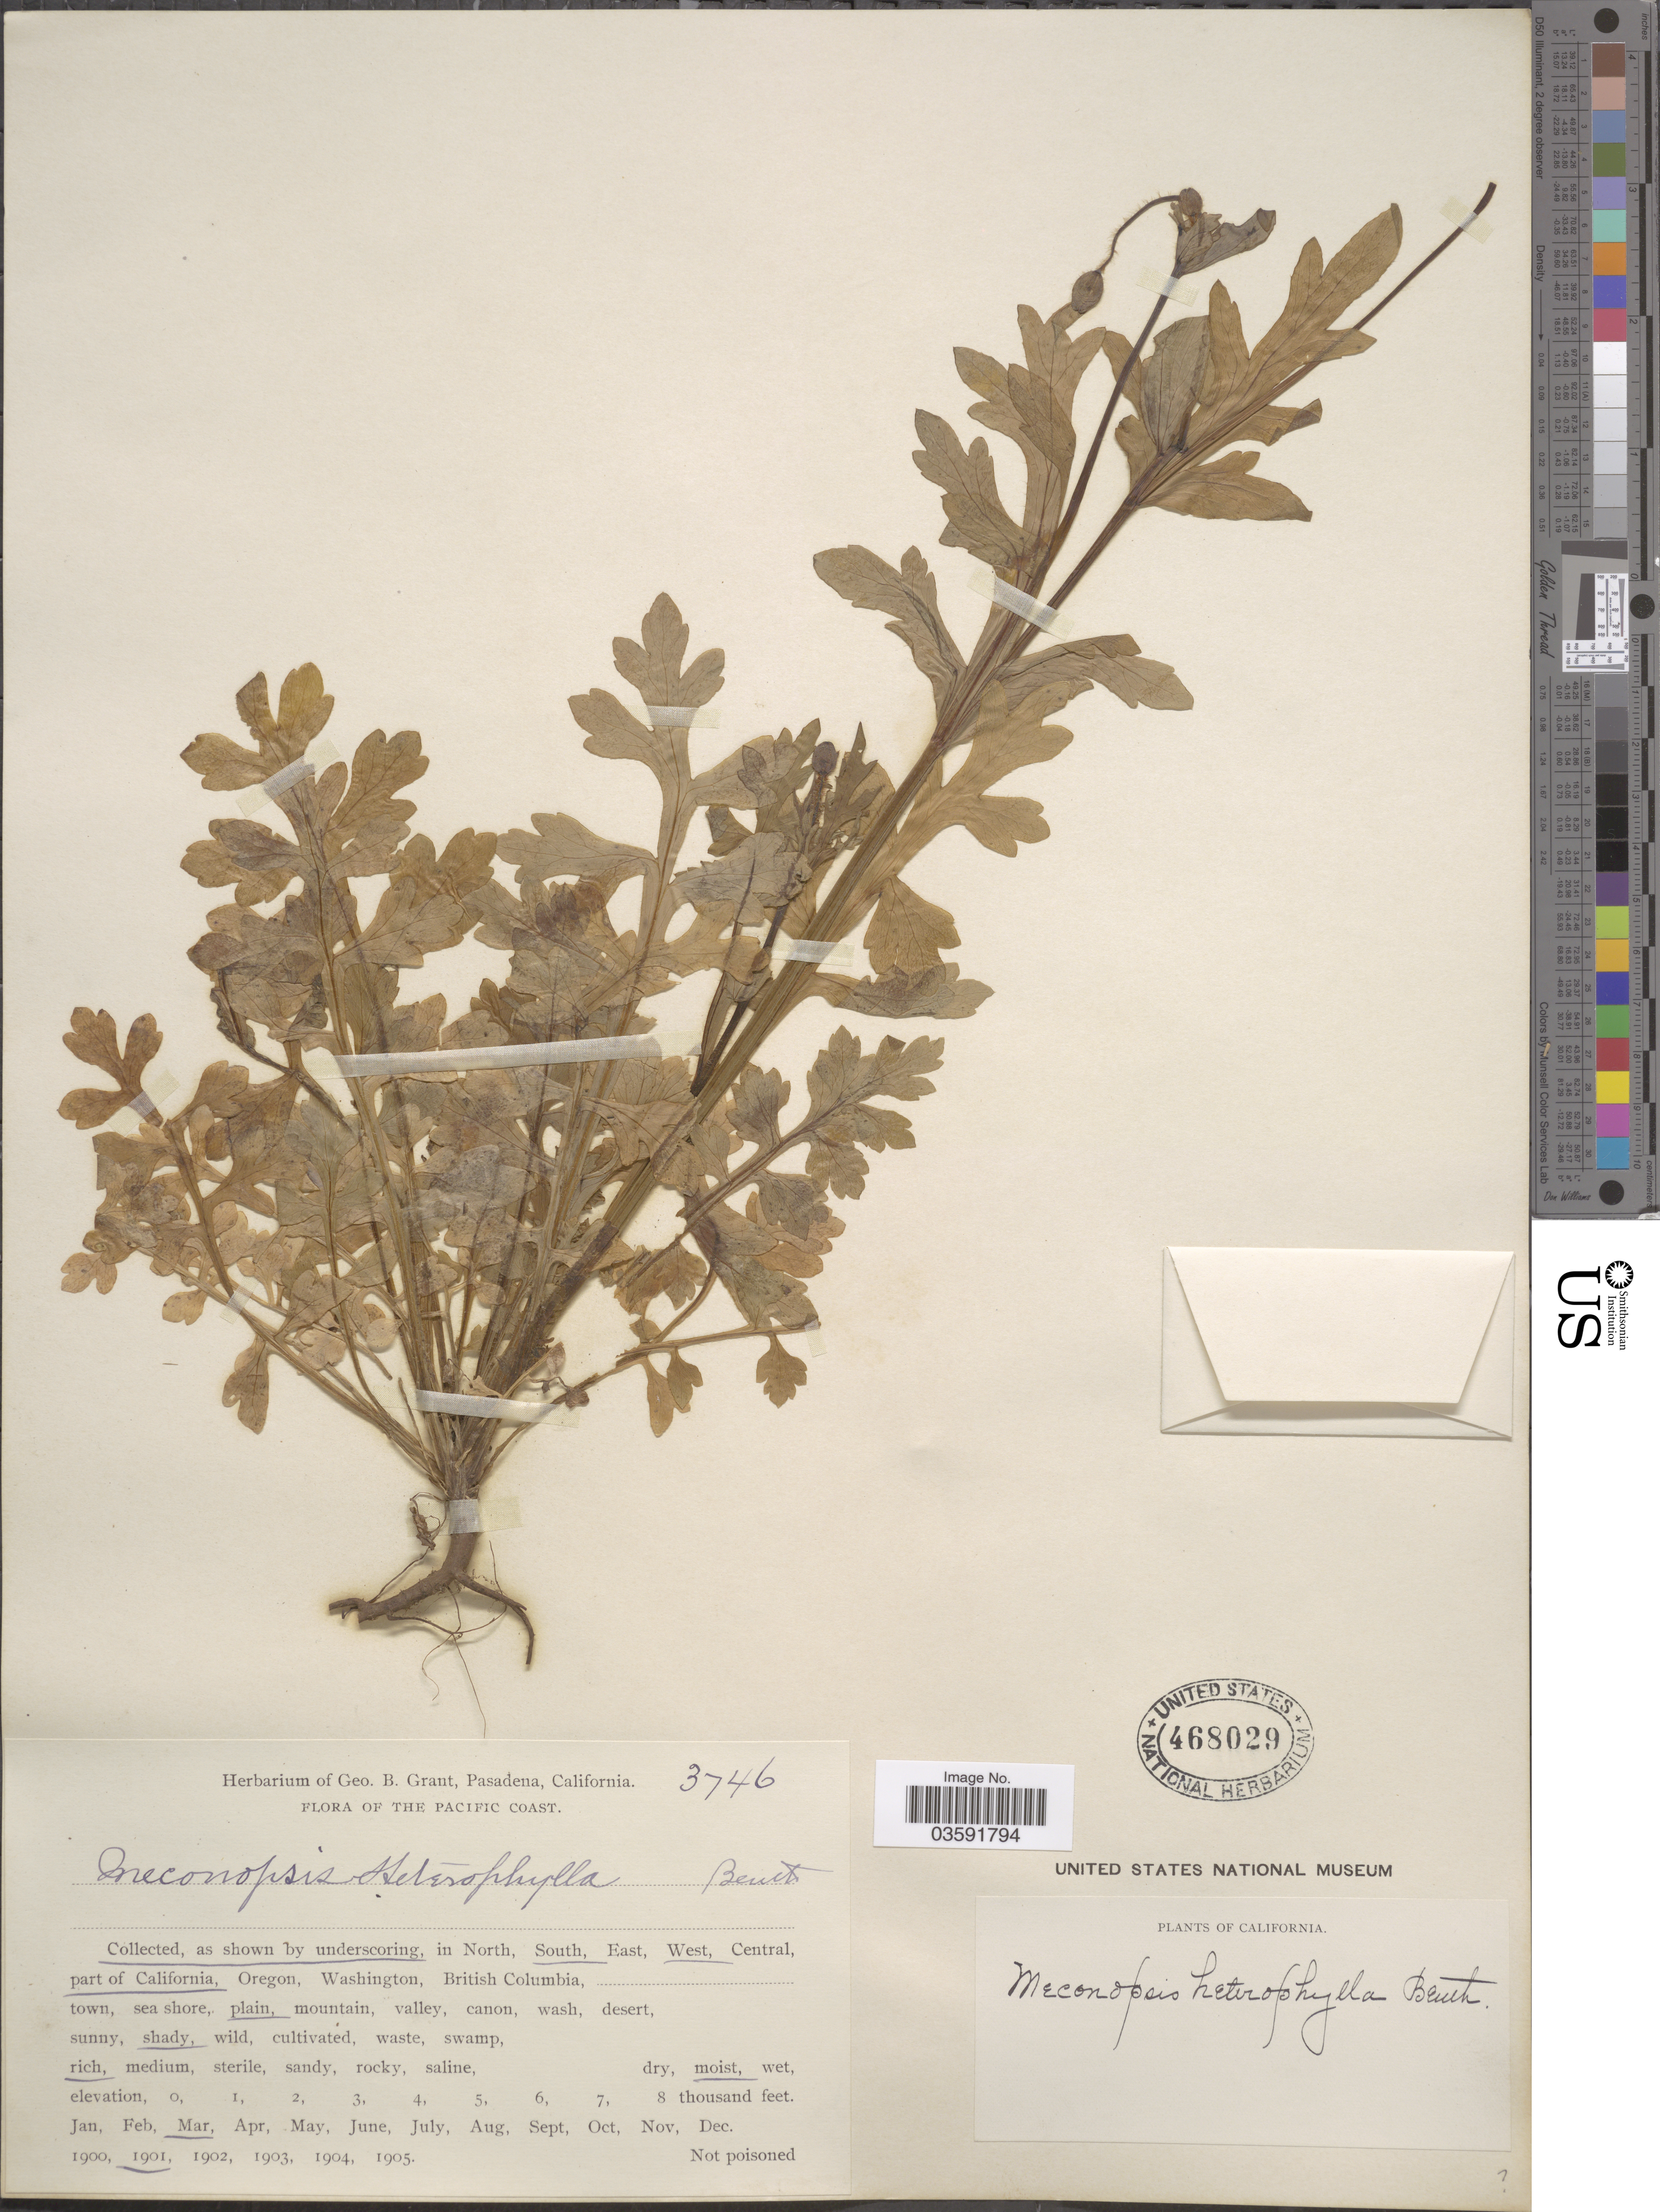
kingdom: Plantae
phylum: Tracheophyta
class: Magnoliopsida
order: Ranunculales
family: Papaveraceae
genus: Papaver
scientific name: Papaver heterophyllum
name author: (Benth.) Greene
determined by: Strong, M. T., (US), Smithsonian Institution - National Museum of Natural History (UNITED STATES)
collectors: G. Grant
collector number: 3746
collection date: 1901-03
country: United States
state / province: California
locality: Pacific Coast. South, West, part of California.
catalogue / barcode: US 468029